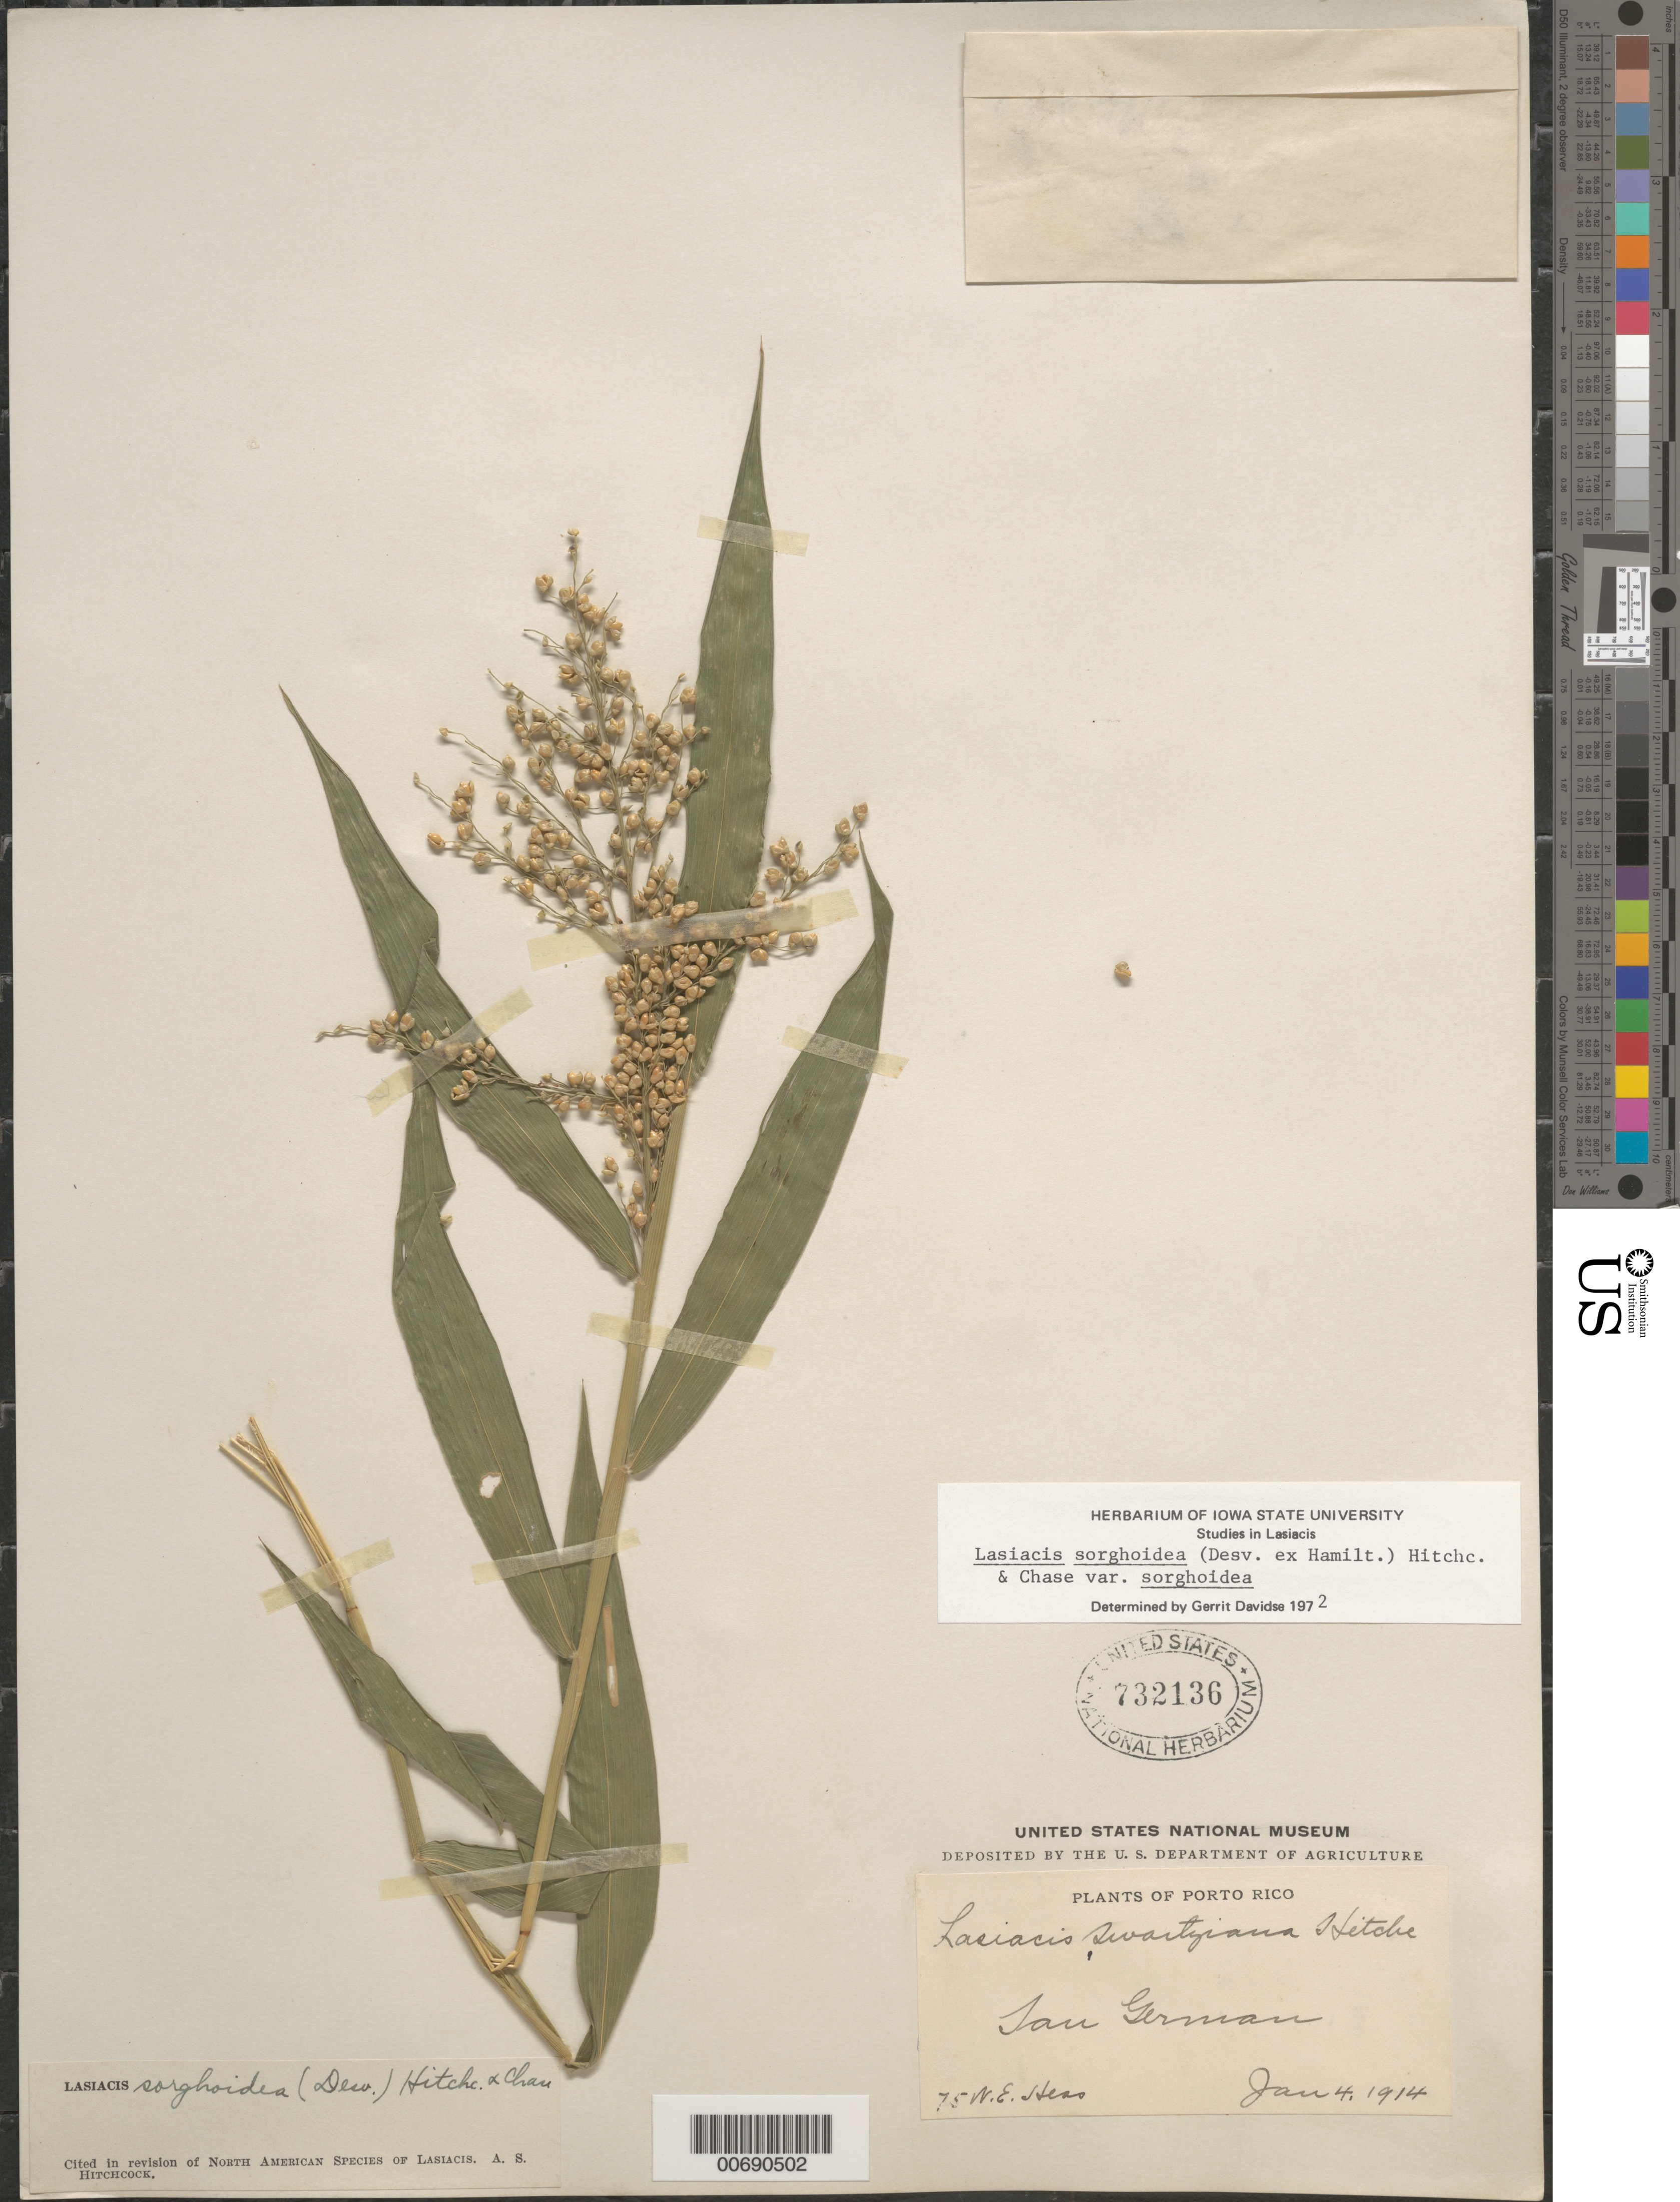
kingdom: Plantae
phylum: Tracheophyta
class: Liliopsida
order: Poales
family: Poaceae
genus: Lasiacis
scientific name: Lasiacis sorghoidea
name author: (Desv. ex Ham.) Hitchc. & Chase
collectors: W. Hess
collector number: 75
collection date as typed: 04 Jan 1914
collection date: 1914-01-04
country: Puerto Rico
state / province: San Germán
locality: San German.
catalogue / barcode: US 732136